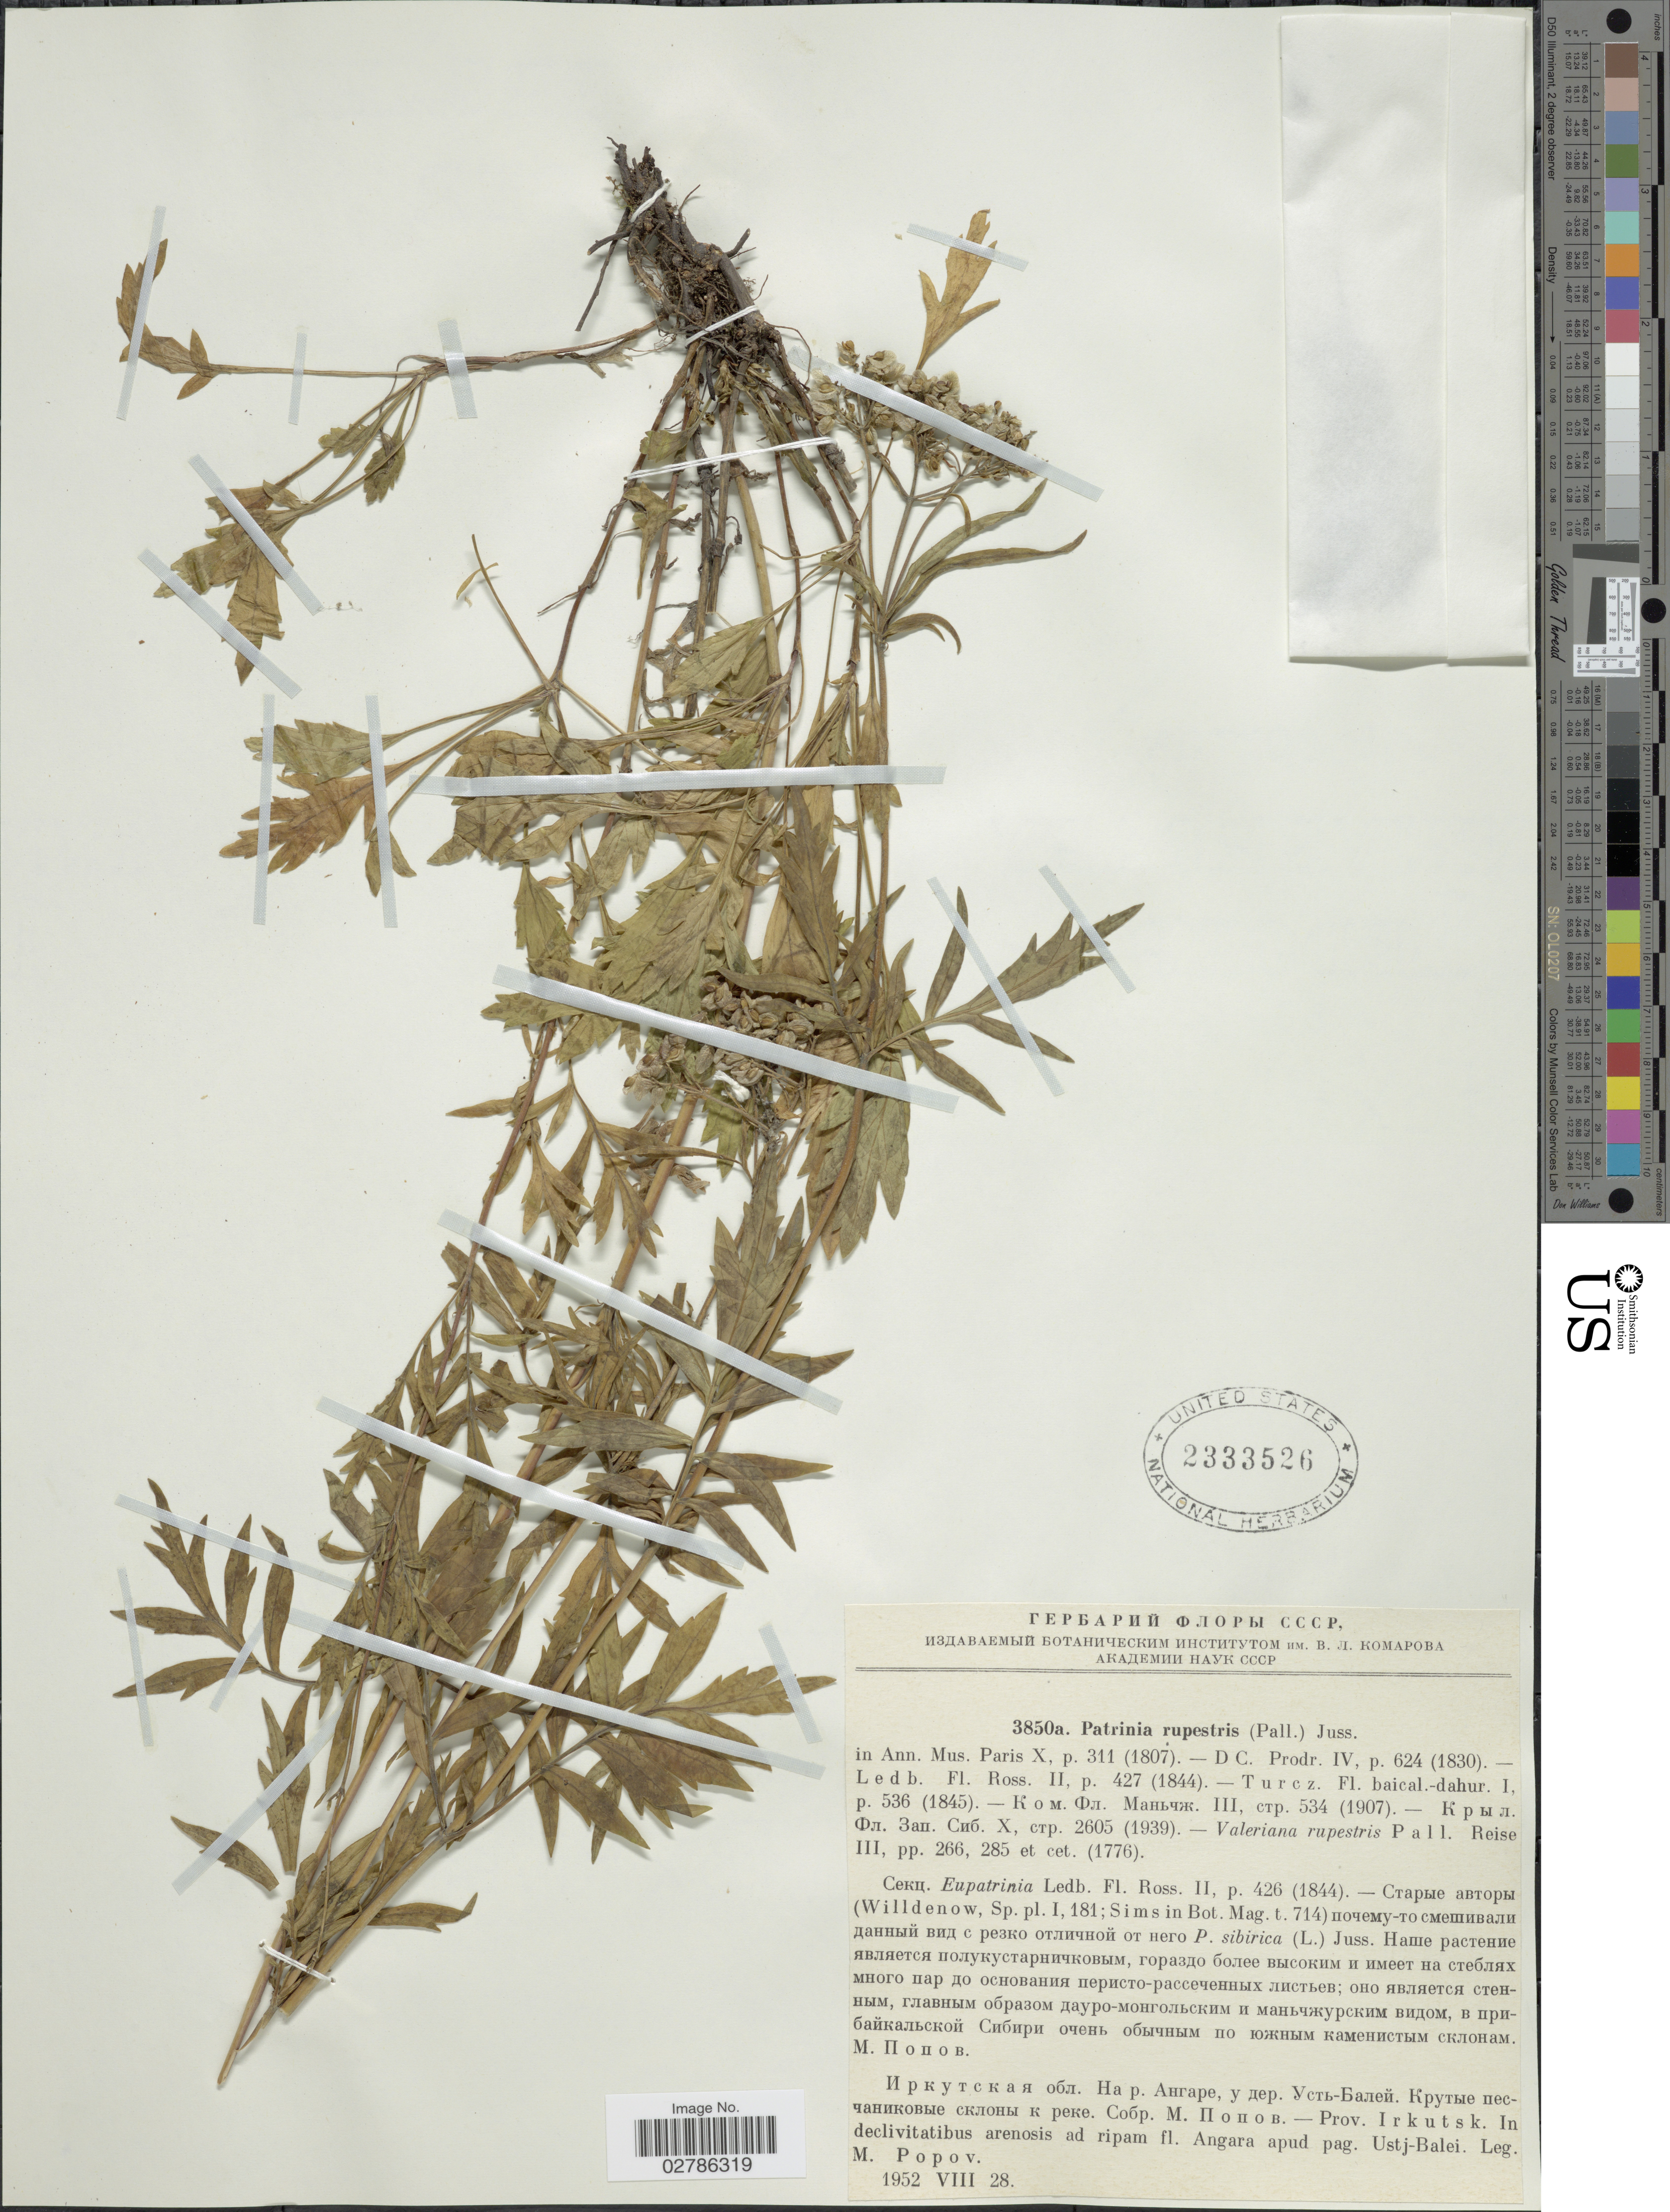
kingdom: Plantae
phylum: Tracheophyta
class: Magnoliopsida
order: Dipsacales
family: Caprifoliaceae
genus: Patrinia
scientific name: Patrinia rupestris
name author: (Pall.) Dufr.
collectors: M. Popov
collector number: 3850a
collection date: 1952-08-28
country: Russian Federation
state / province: Irkutsk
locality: Prov. Irkutsk. In declivitatibus arenosis ad ripam fl. Angara apud pag. Ustj-Balei.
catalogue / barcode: US 2333526